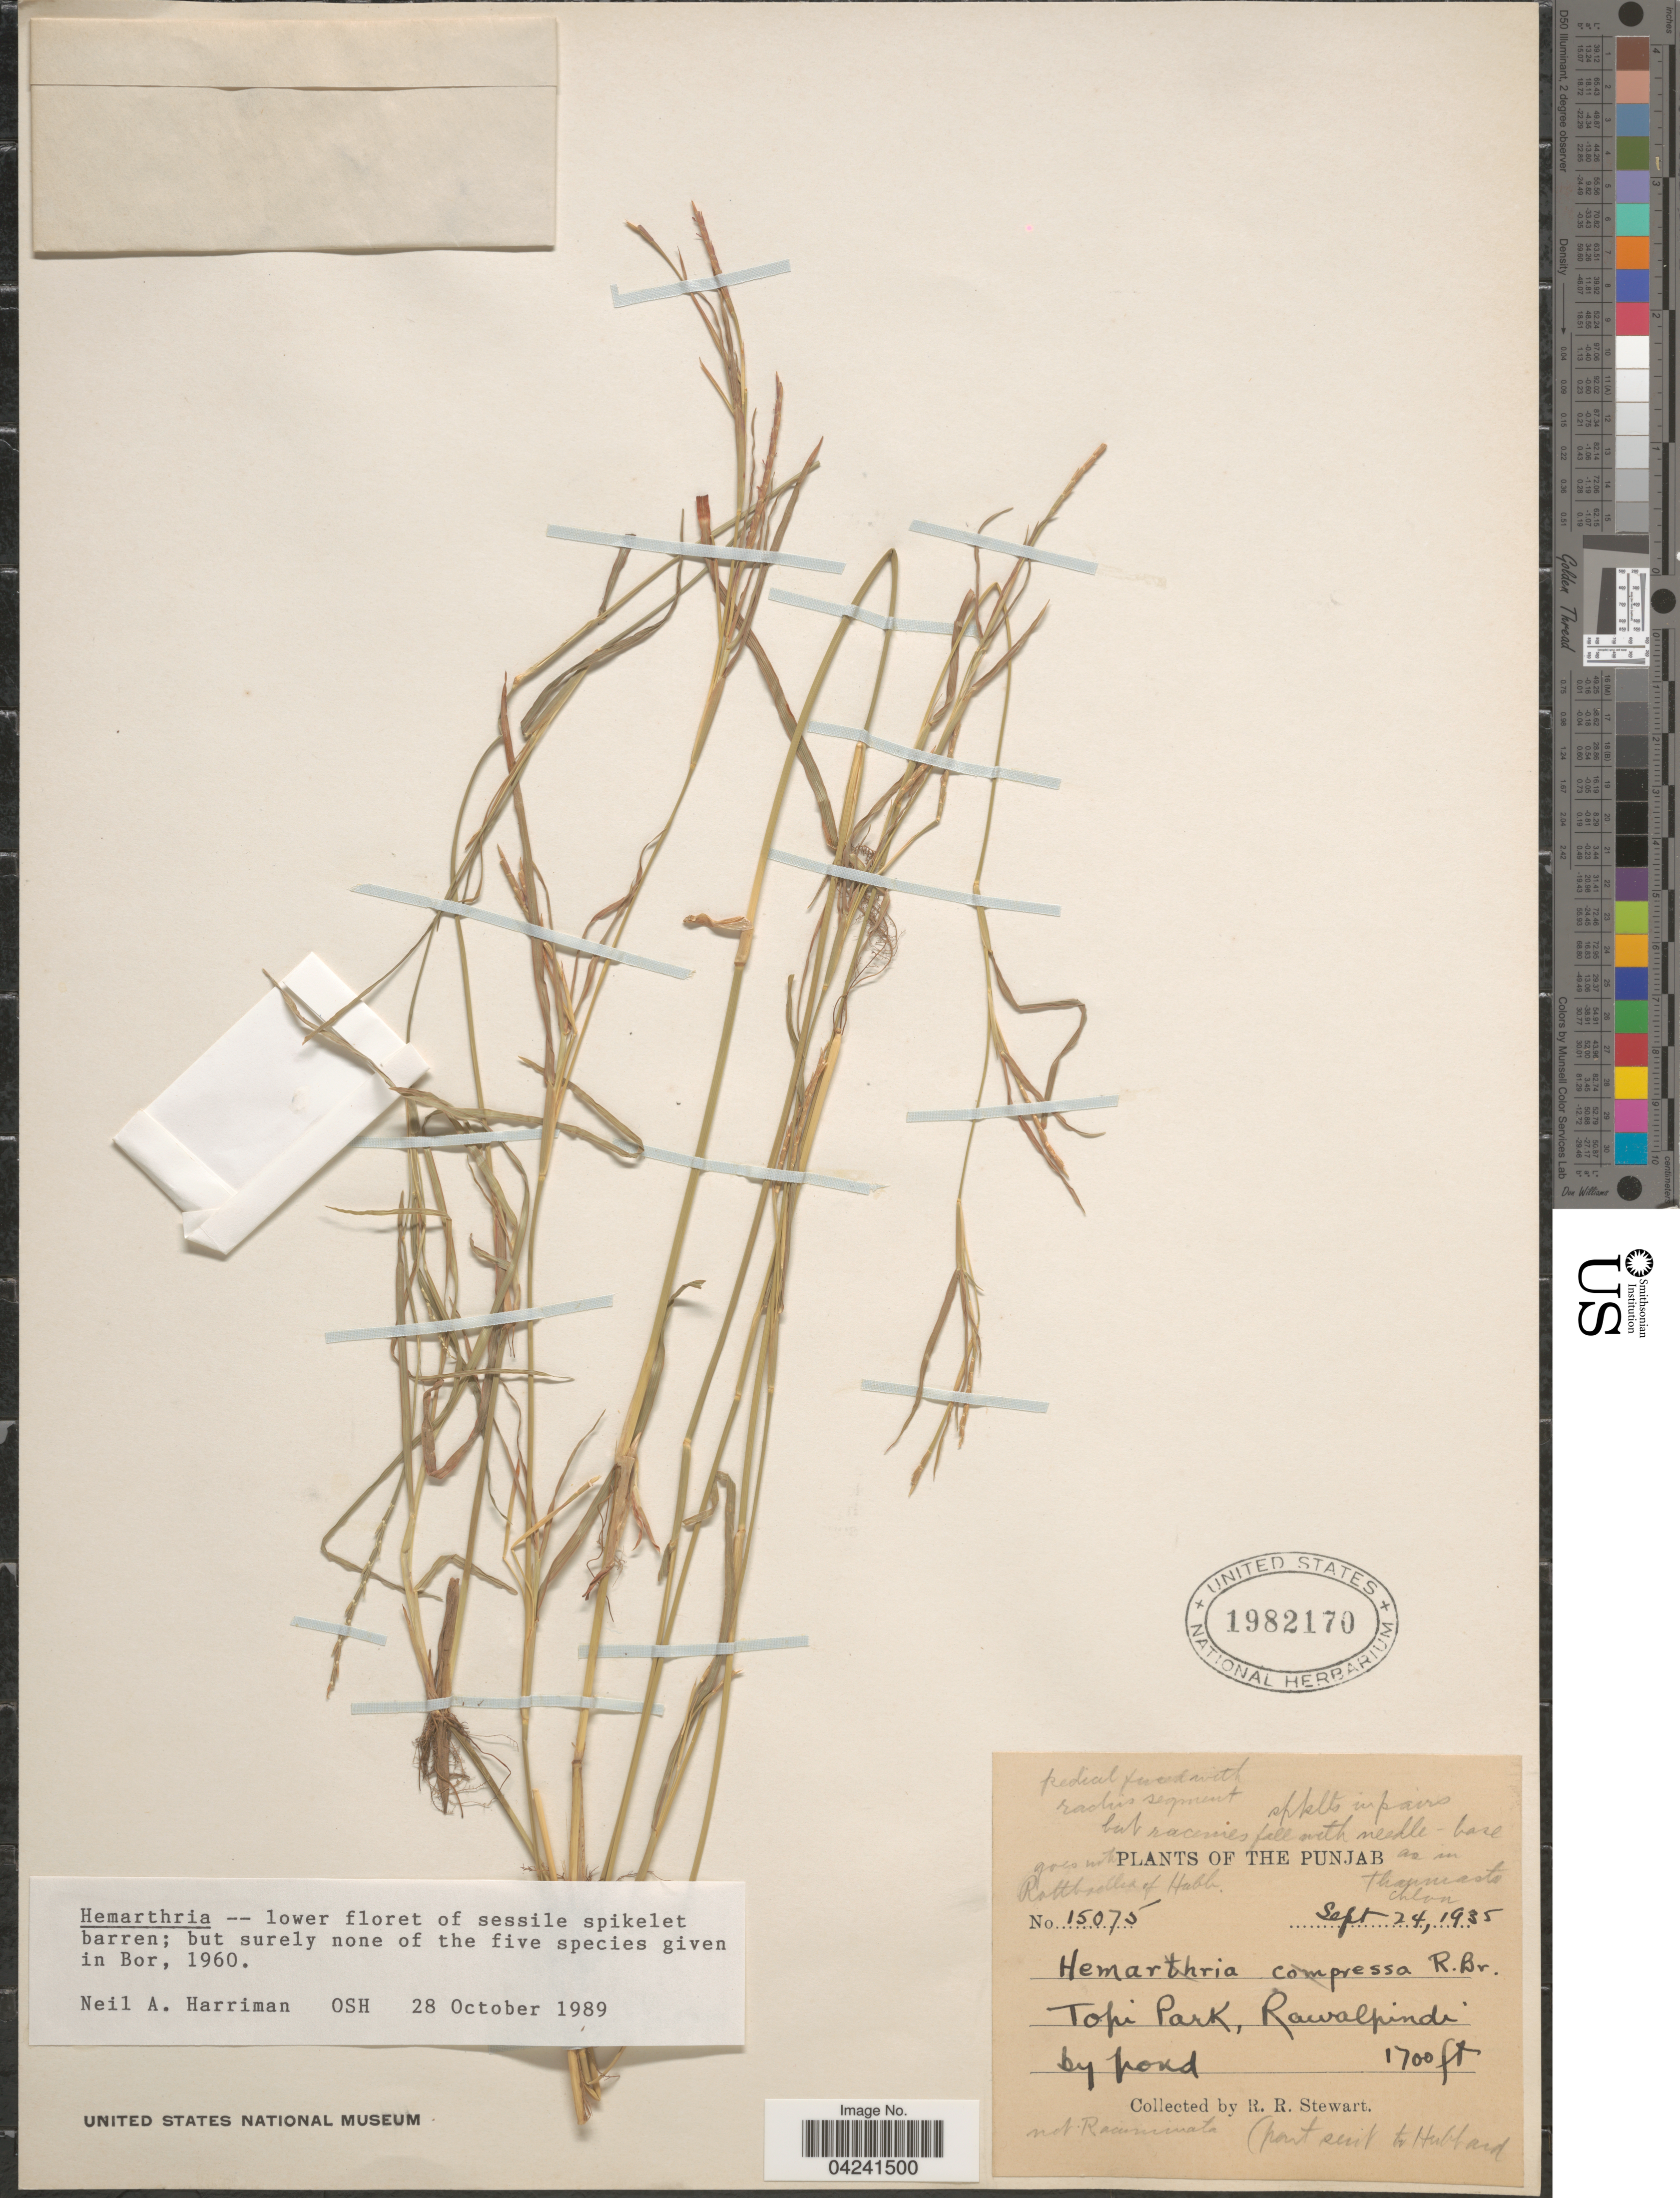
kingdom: Plantae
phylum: Tracheophyta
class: Liliopsida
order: Poales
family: Poaceae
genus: Hemarthria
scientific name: Hemarthria sp.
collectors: R. Stewart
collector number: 15075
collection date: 1935-09-24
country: Pakistan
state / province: Punjab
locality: Topi Park, Rawalpindi by pond.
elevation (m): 518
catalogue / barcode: US 1982170